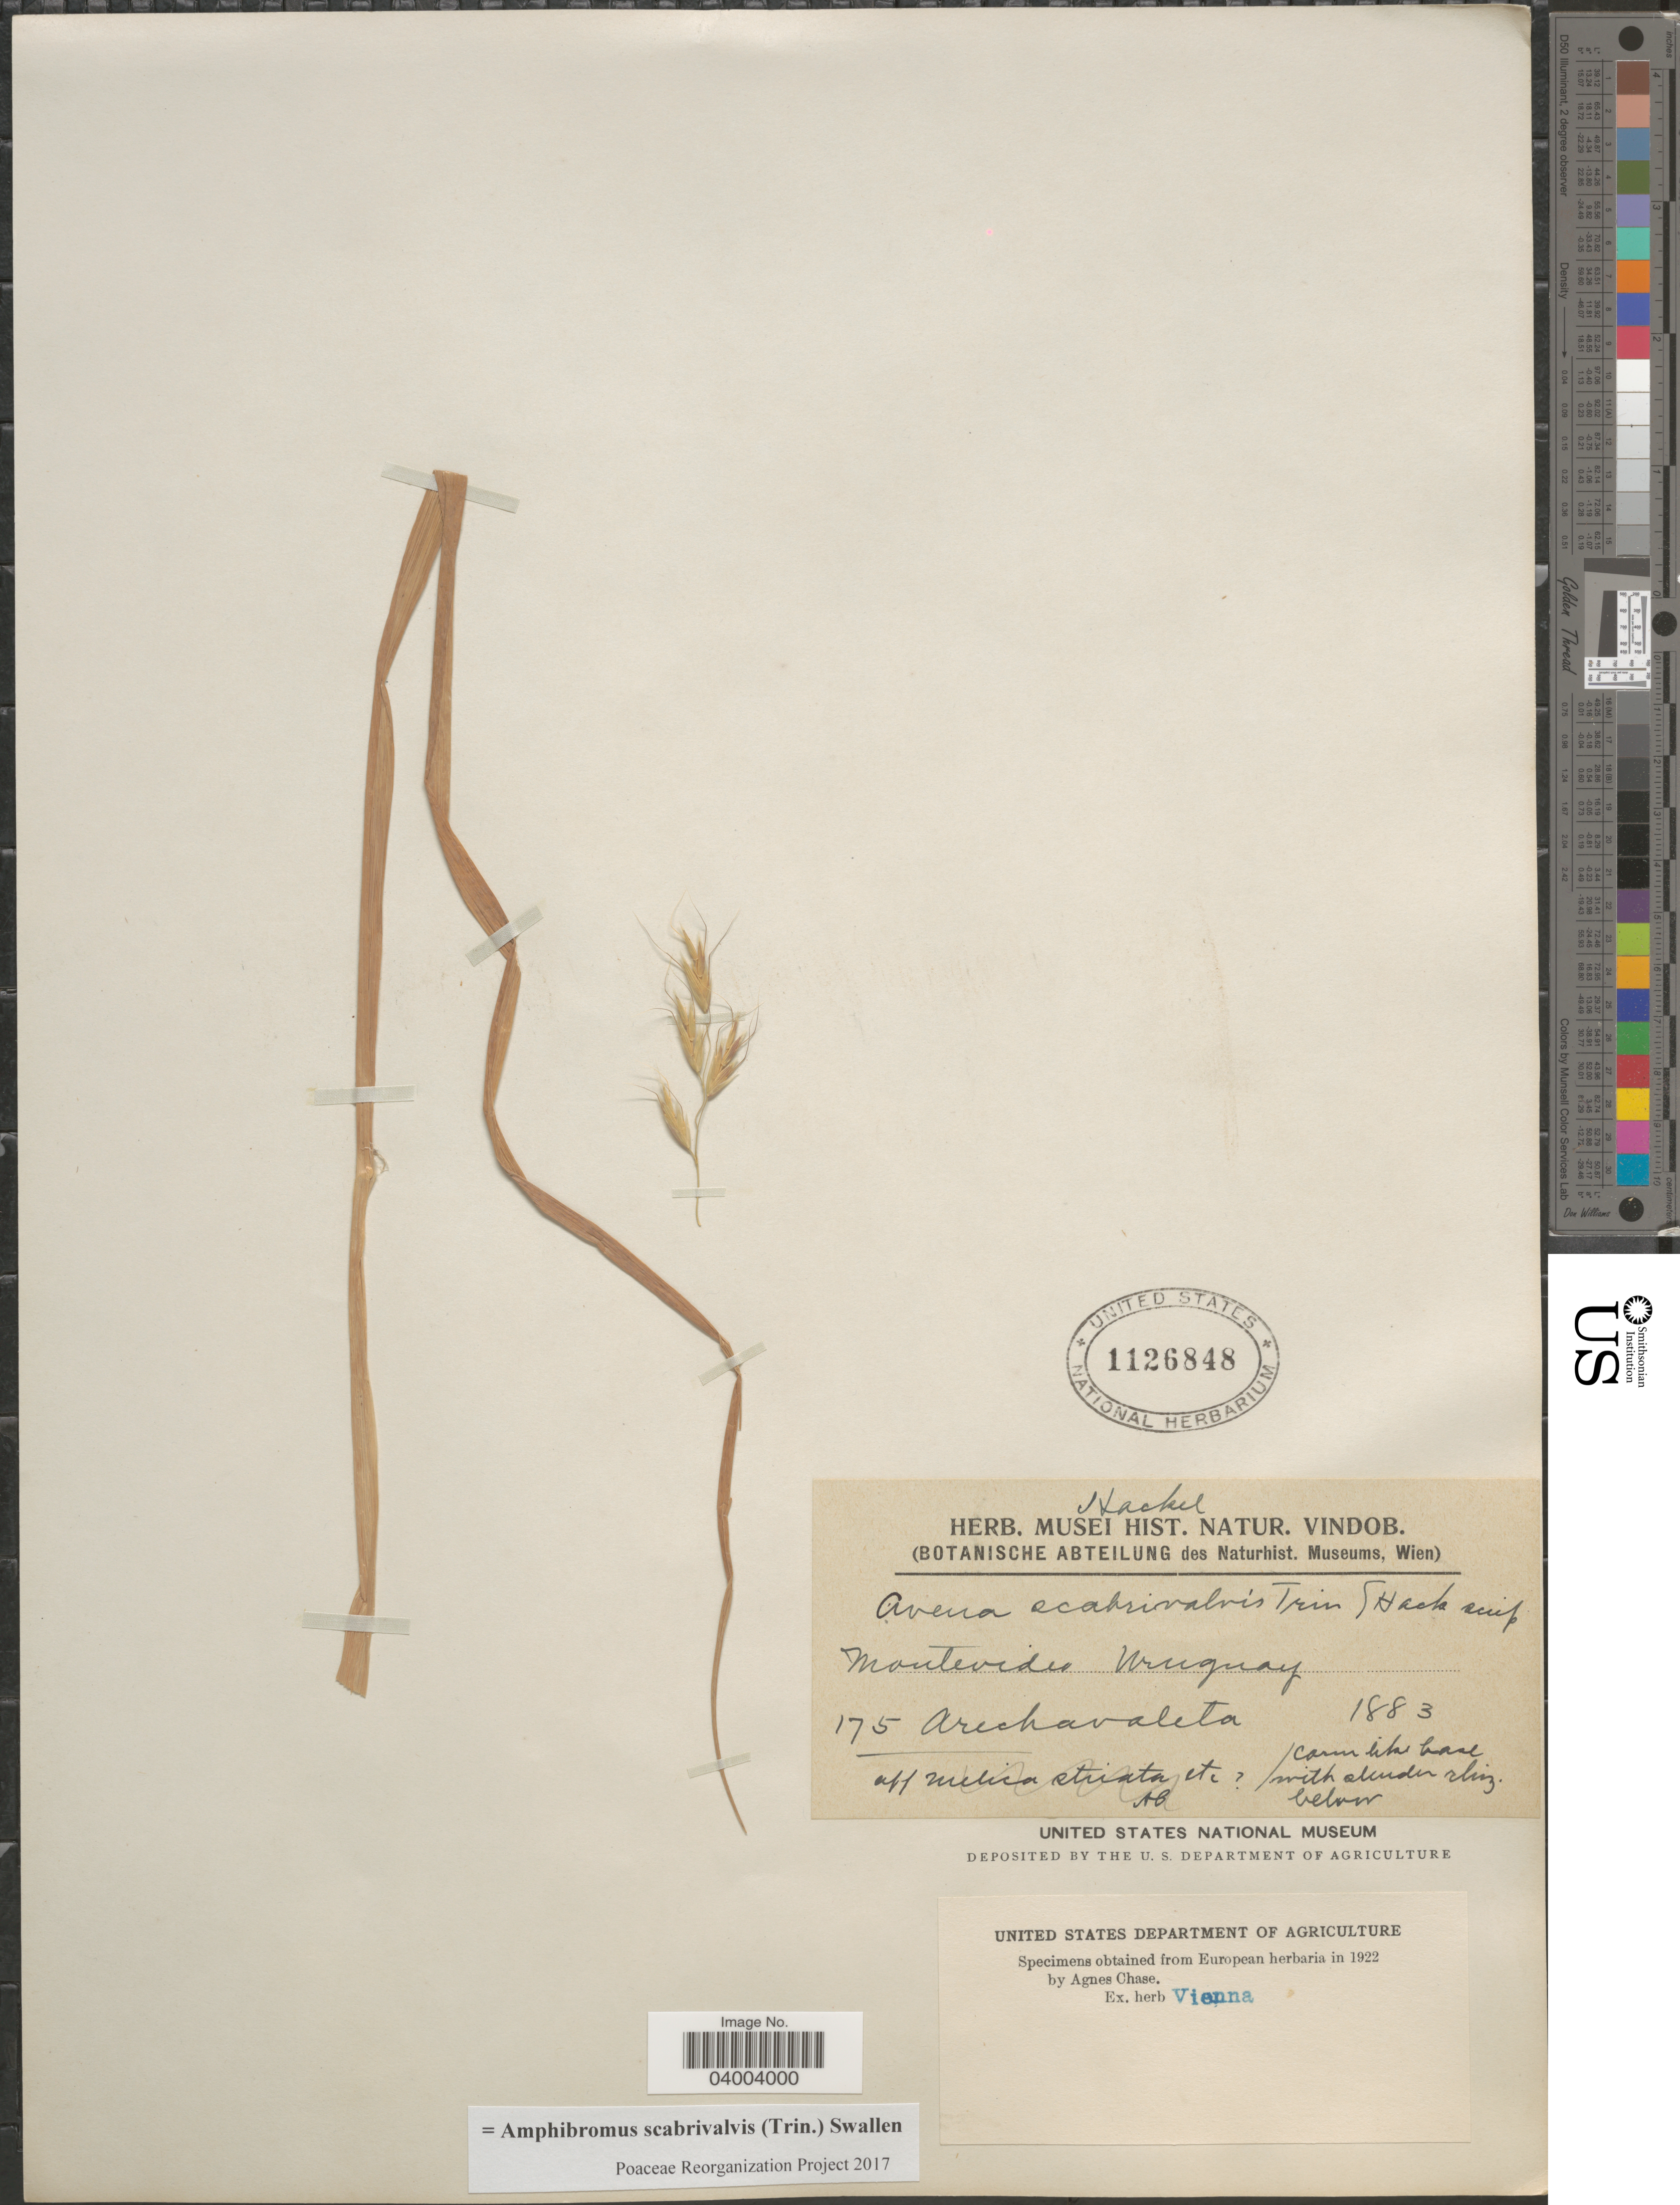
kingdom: Plantae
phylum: Tracheophyta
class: Liliopsida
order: Poales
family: Poaceae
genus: Amphibromus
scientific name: Amphibromus scabrivalvis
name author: (Trin.) Swallen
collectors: Arechavaleta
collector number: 175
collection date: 1883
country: Uruguay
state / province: Montevideo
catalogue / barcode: US 1126848